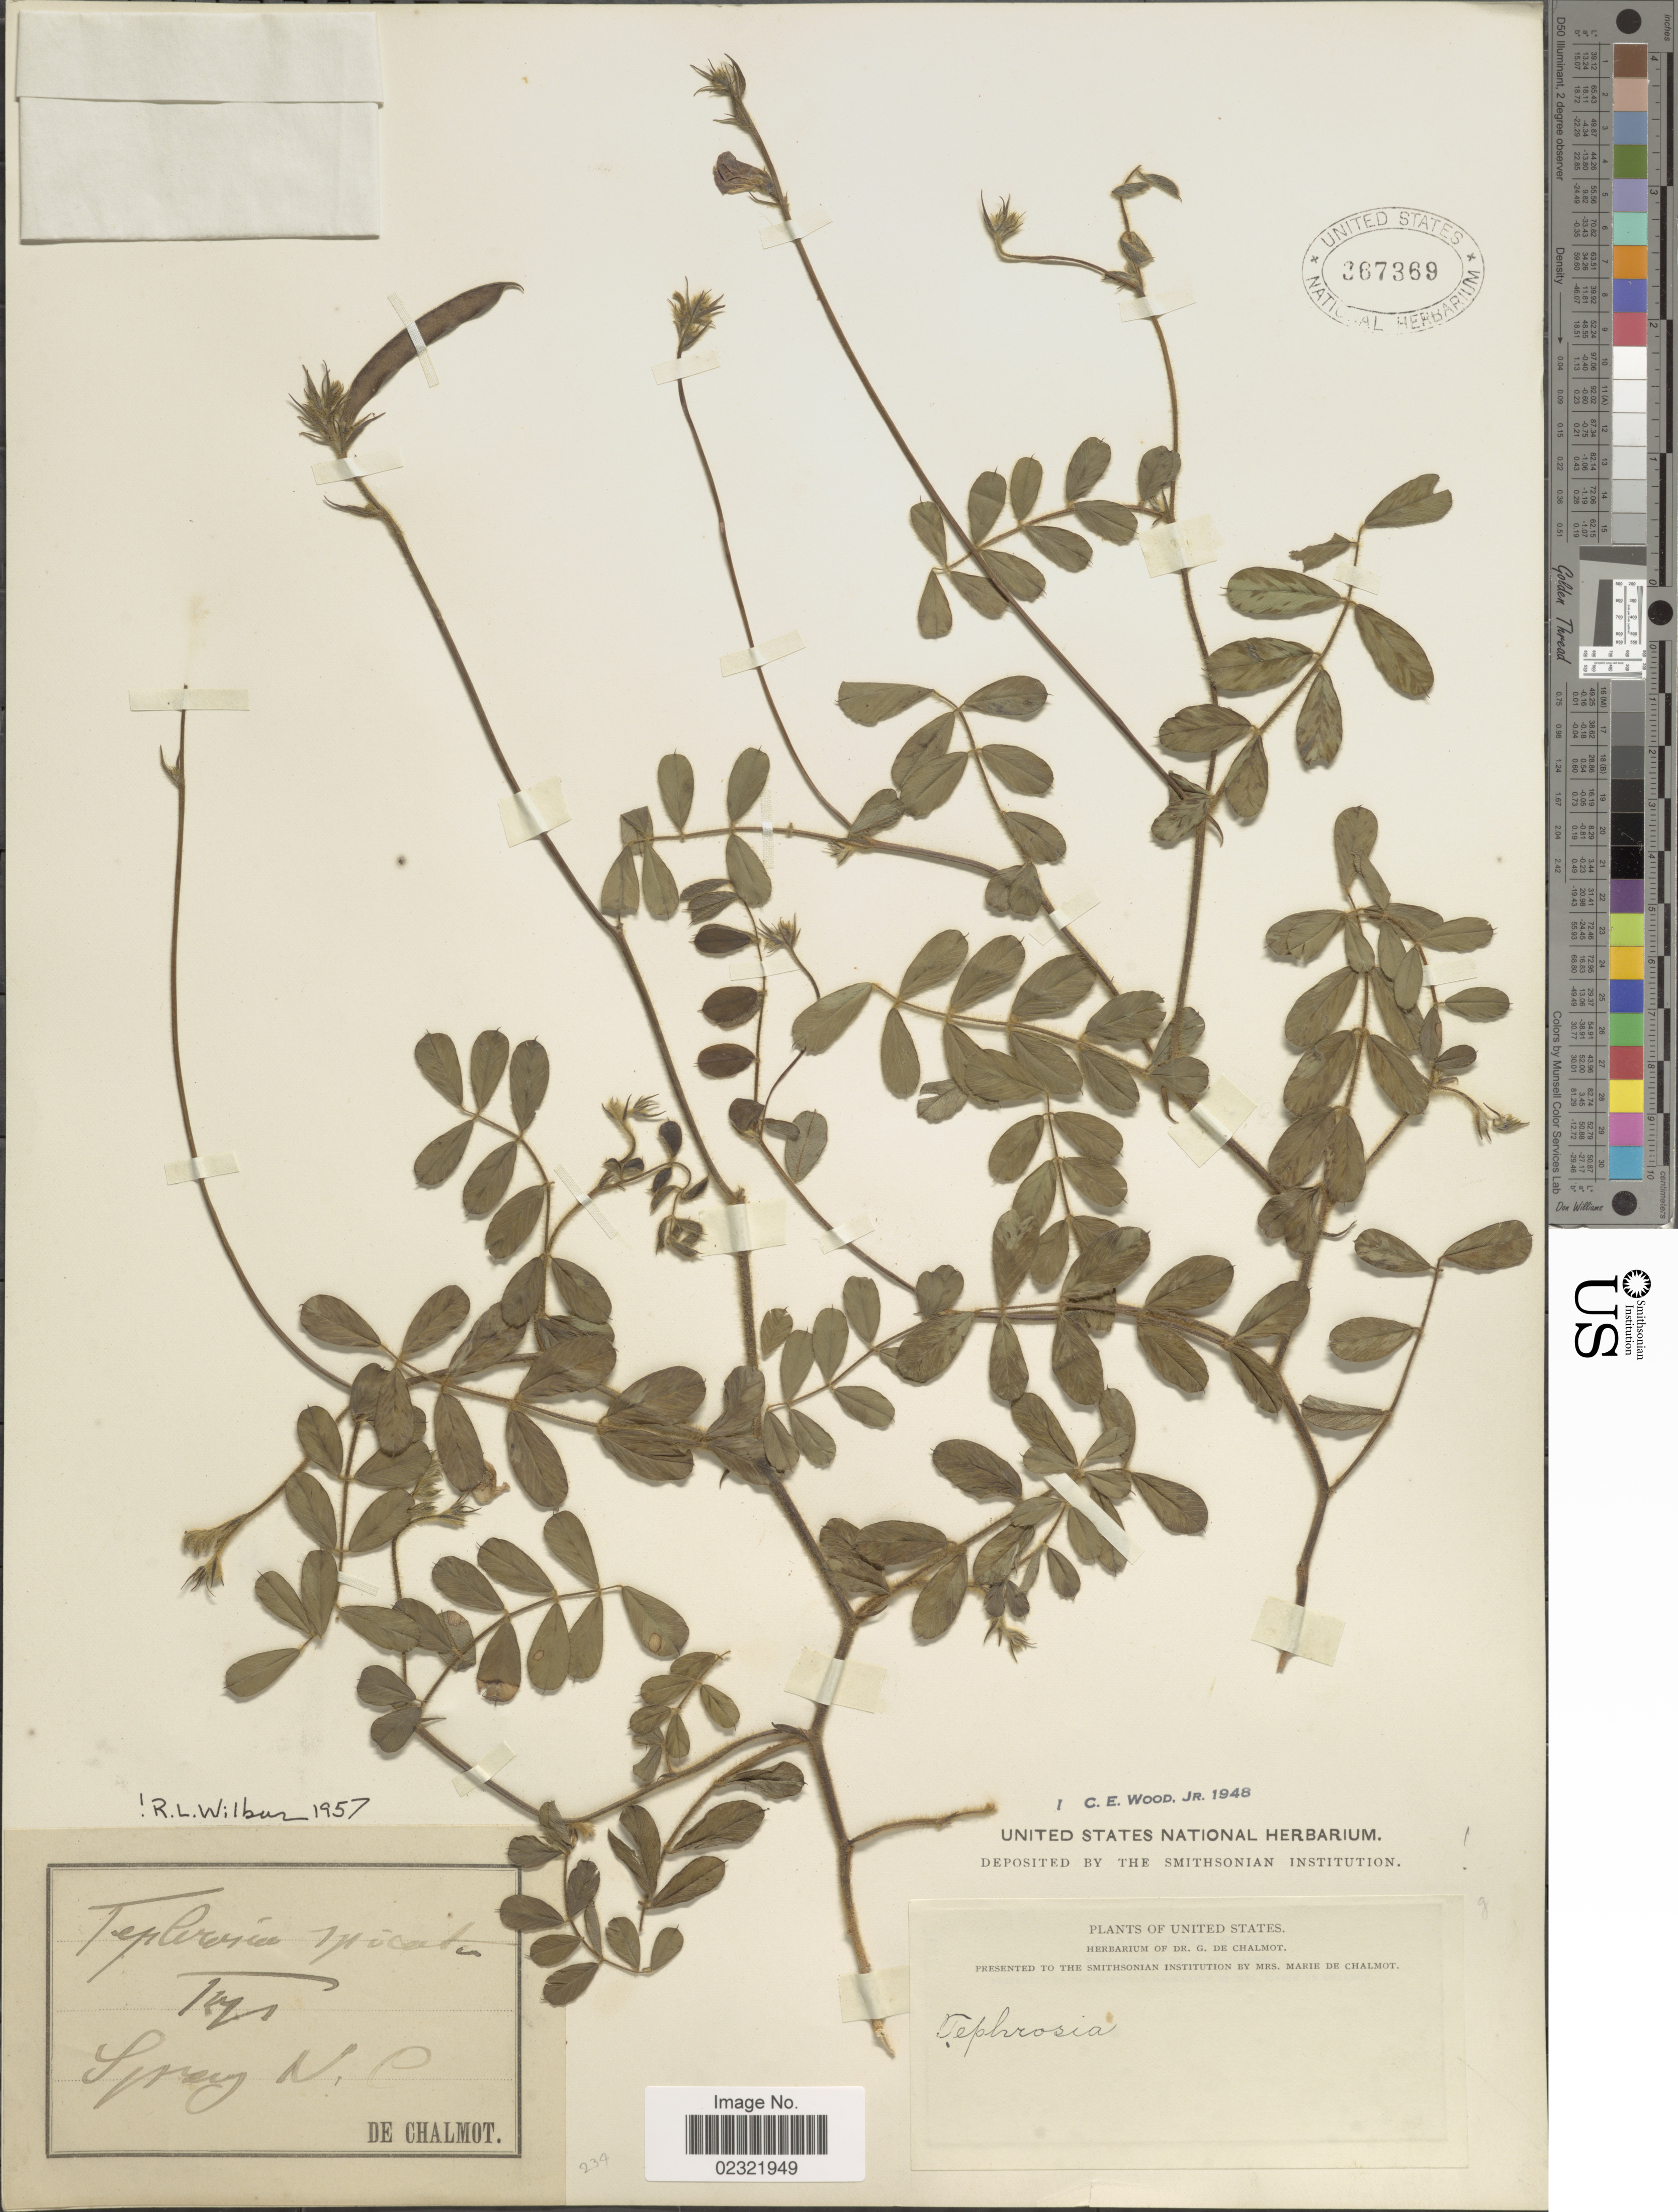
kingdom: Plantae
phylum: Tracheophyta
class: Magnoliopsida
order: Fabales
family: Fabaceae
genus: Tephrosia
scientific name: Tephrosia spicata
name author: (Walter) Torr. & A. Gray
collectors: G. de Chalmot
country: United States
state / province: North Carolina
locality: Spray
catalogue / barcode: US 367369